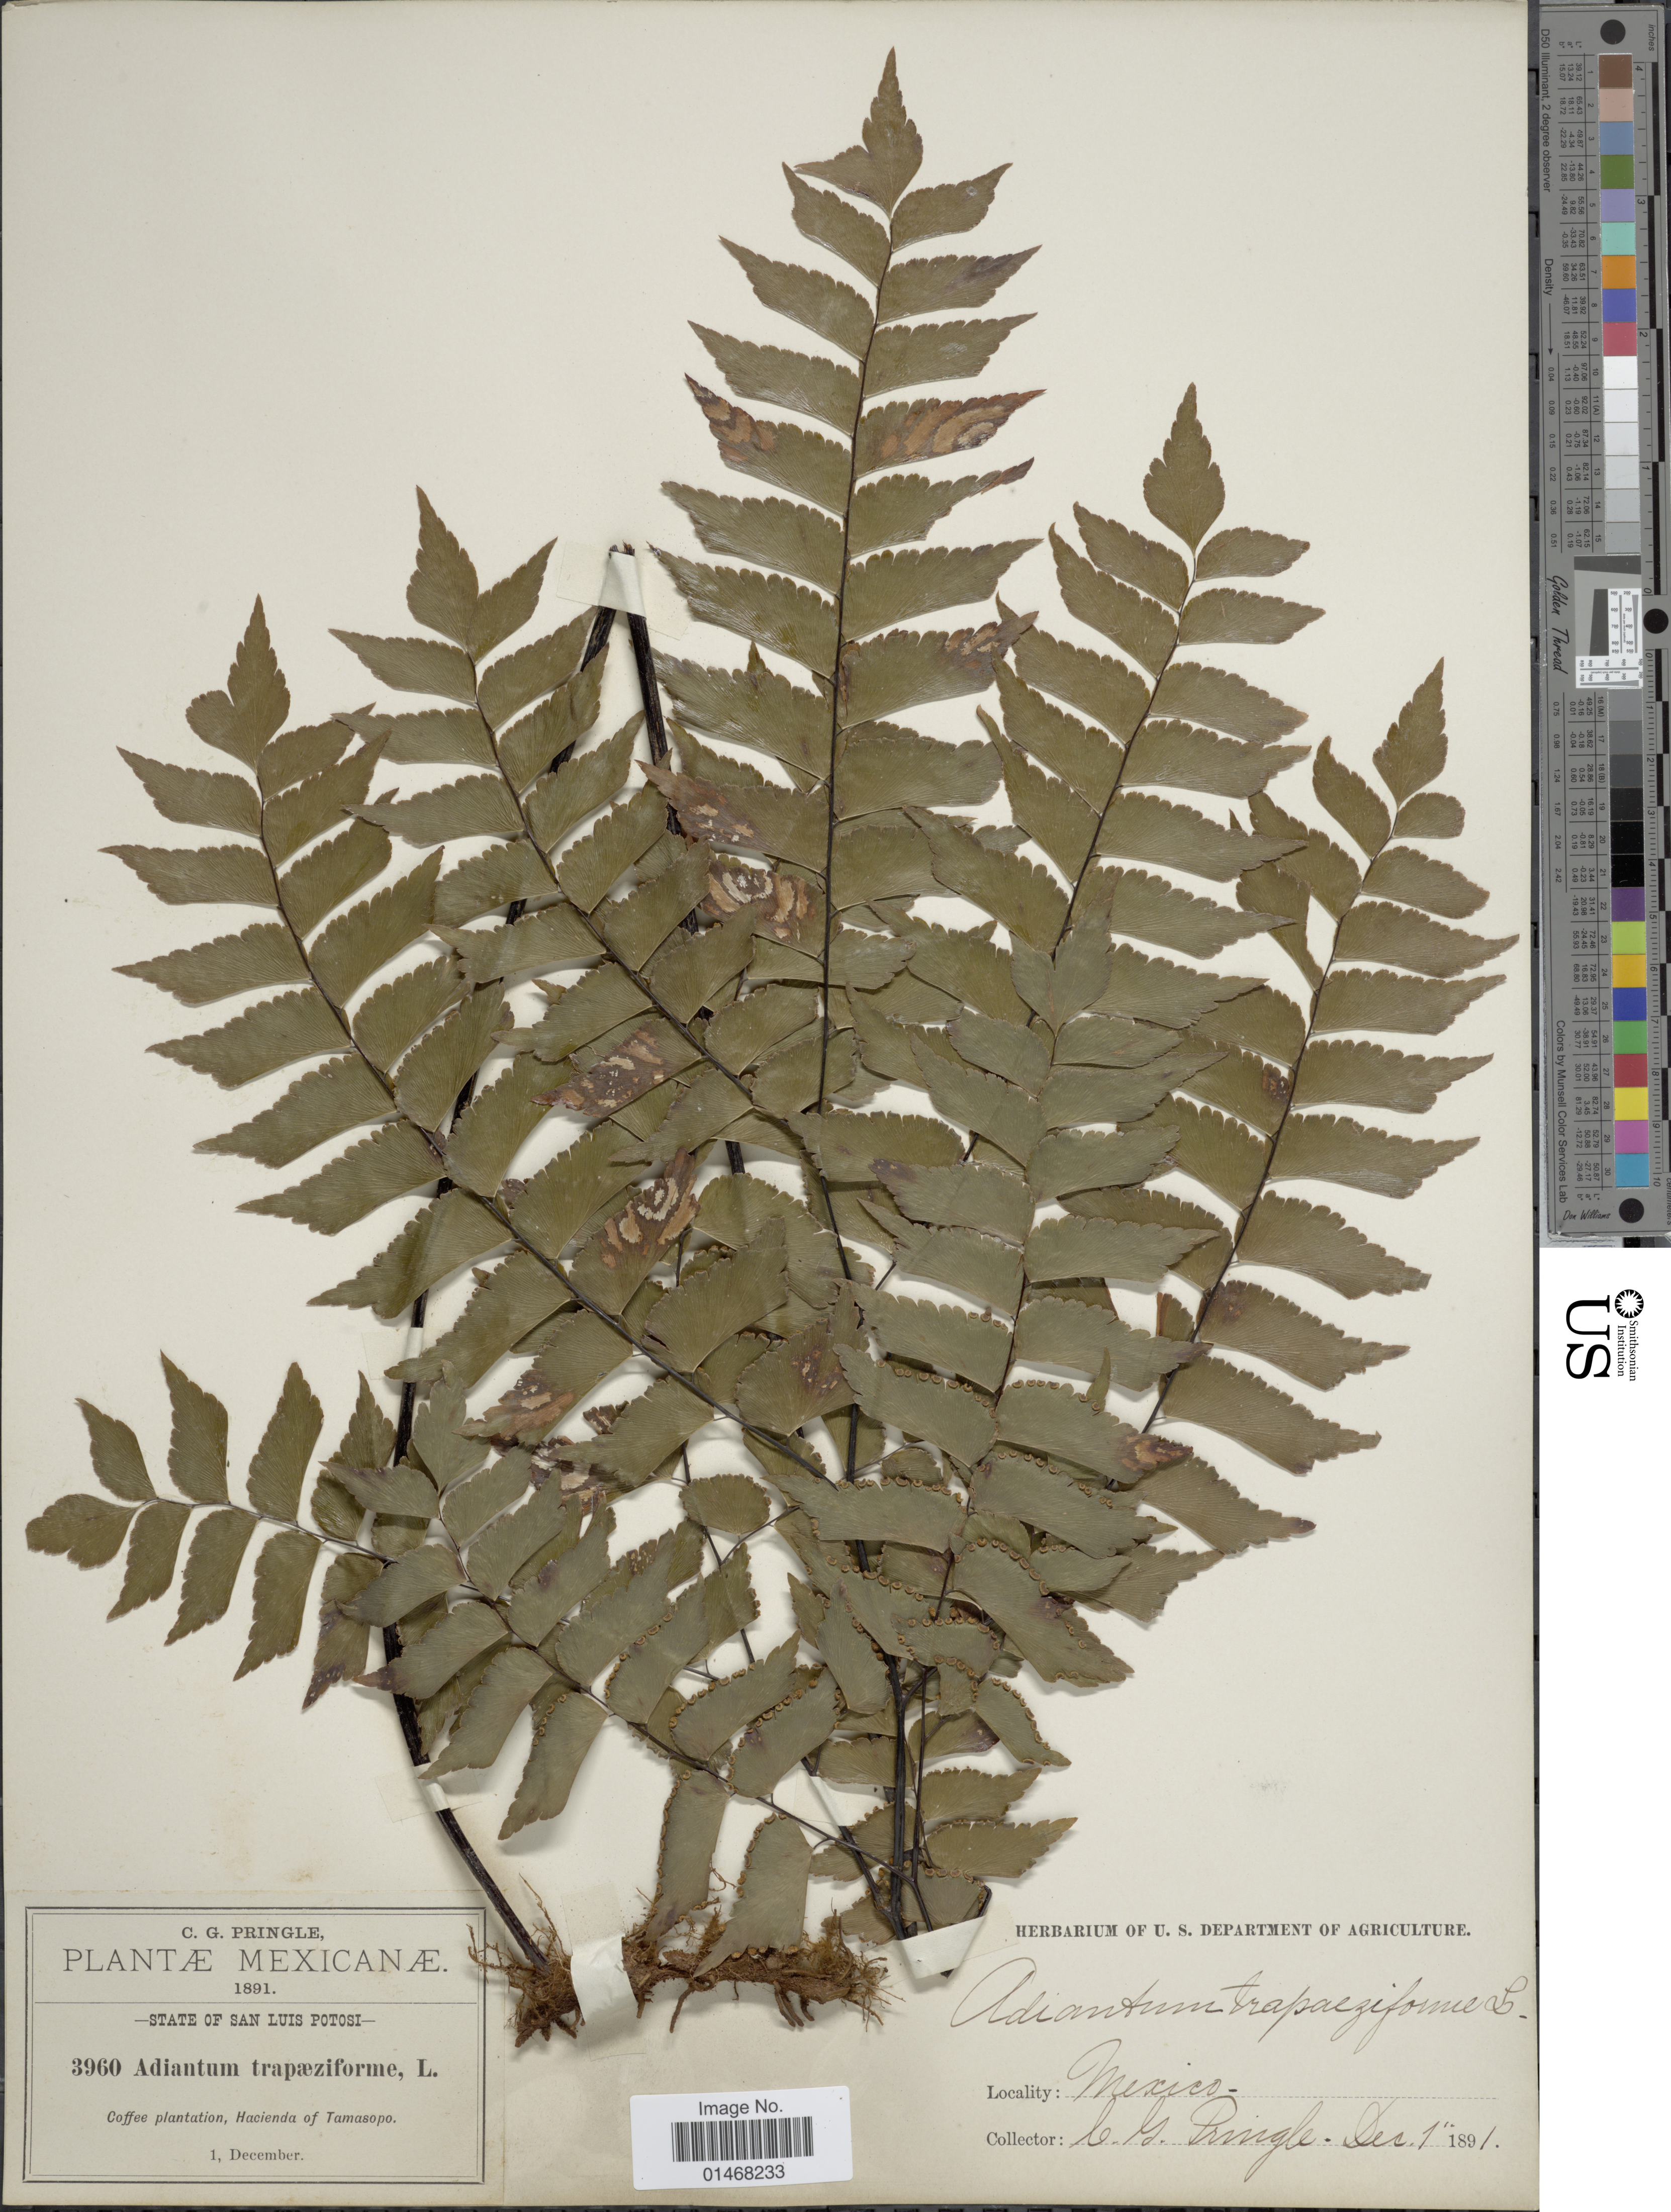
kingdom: Plantae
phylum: Tracheophyta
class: Polypodiopsida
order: Polypodiales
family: Pteridaceae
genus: Adiantum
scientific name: Adiantum trapeziforme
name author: L.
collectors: C. G. Pringle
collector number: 3960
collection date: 1891-12-01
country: Mexico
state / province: San Luis Potosí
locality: Coffee plantation, hacienda of Tamasopo